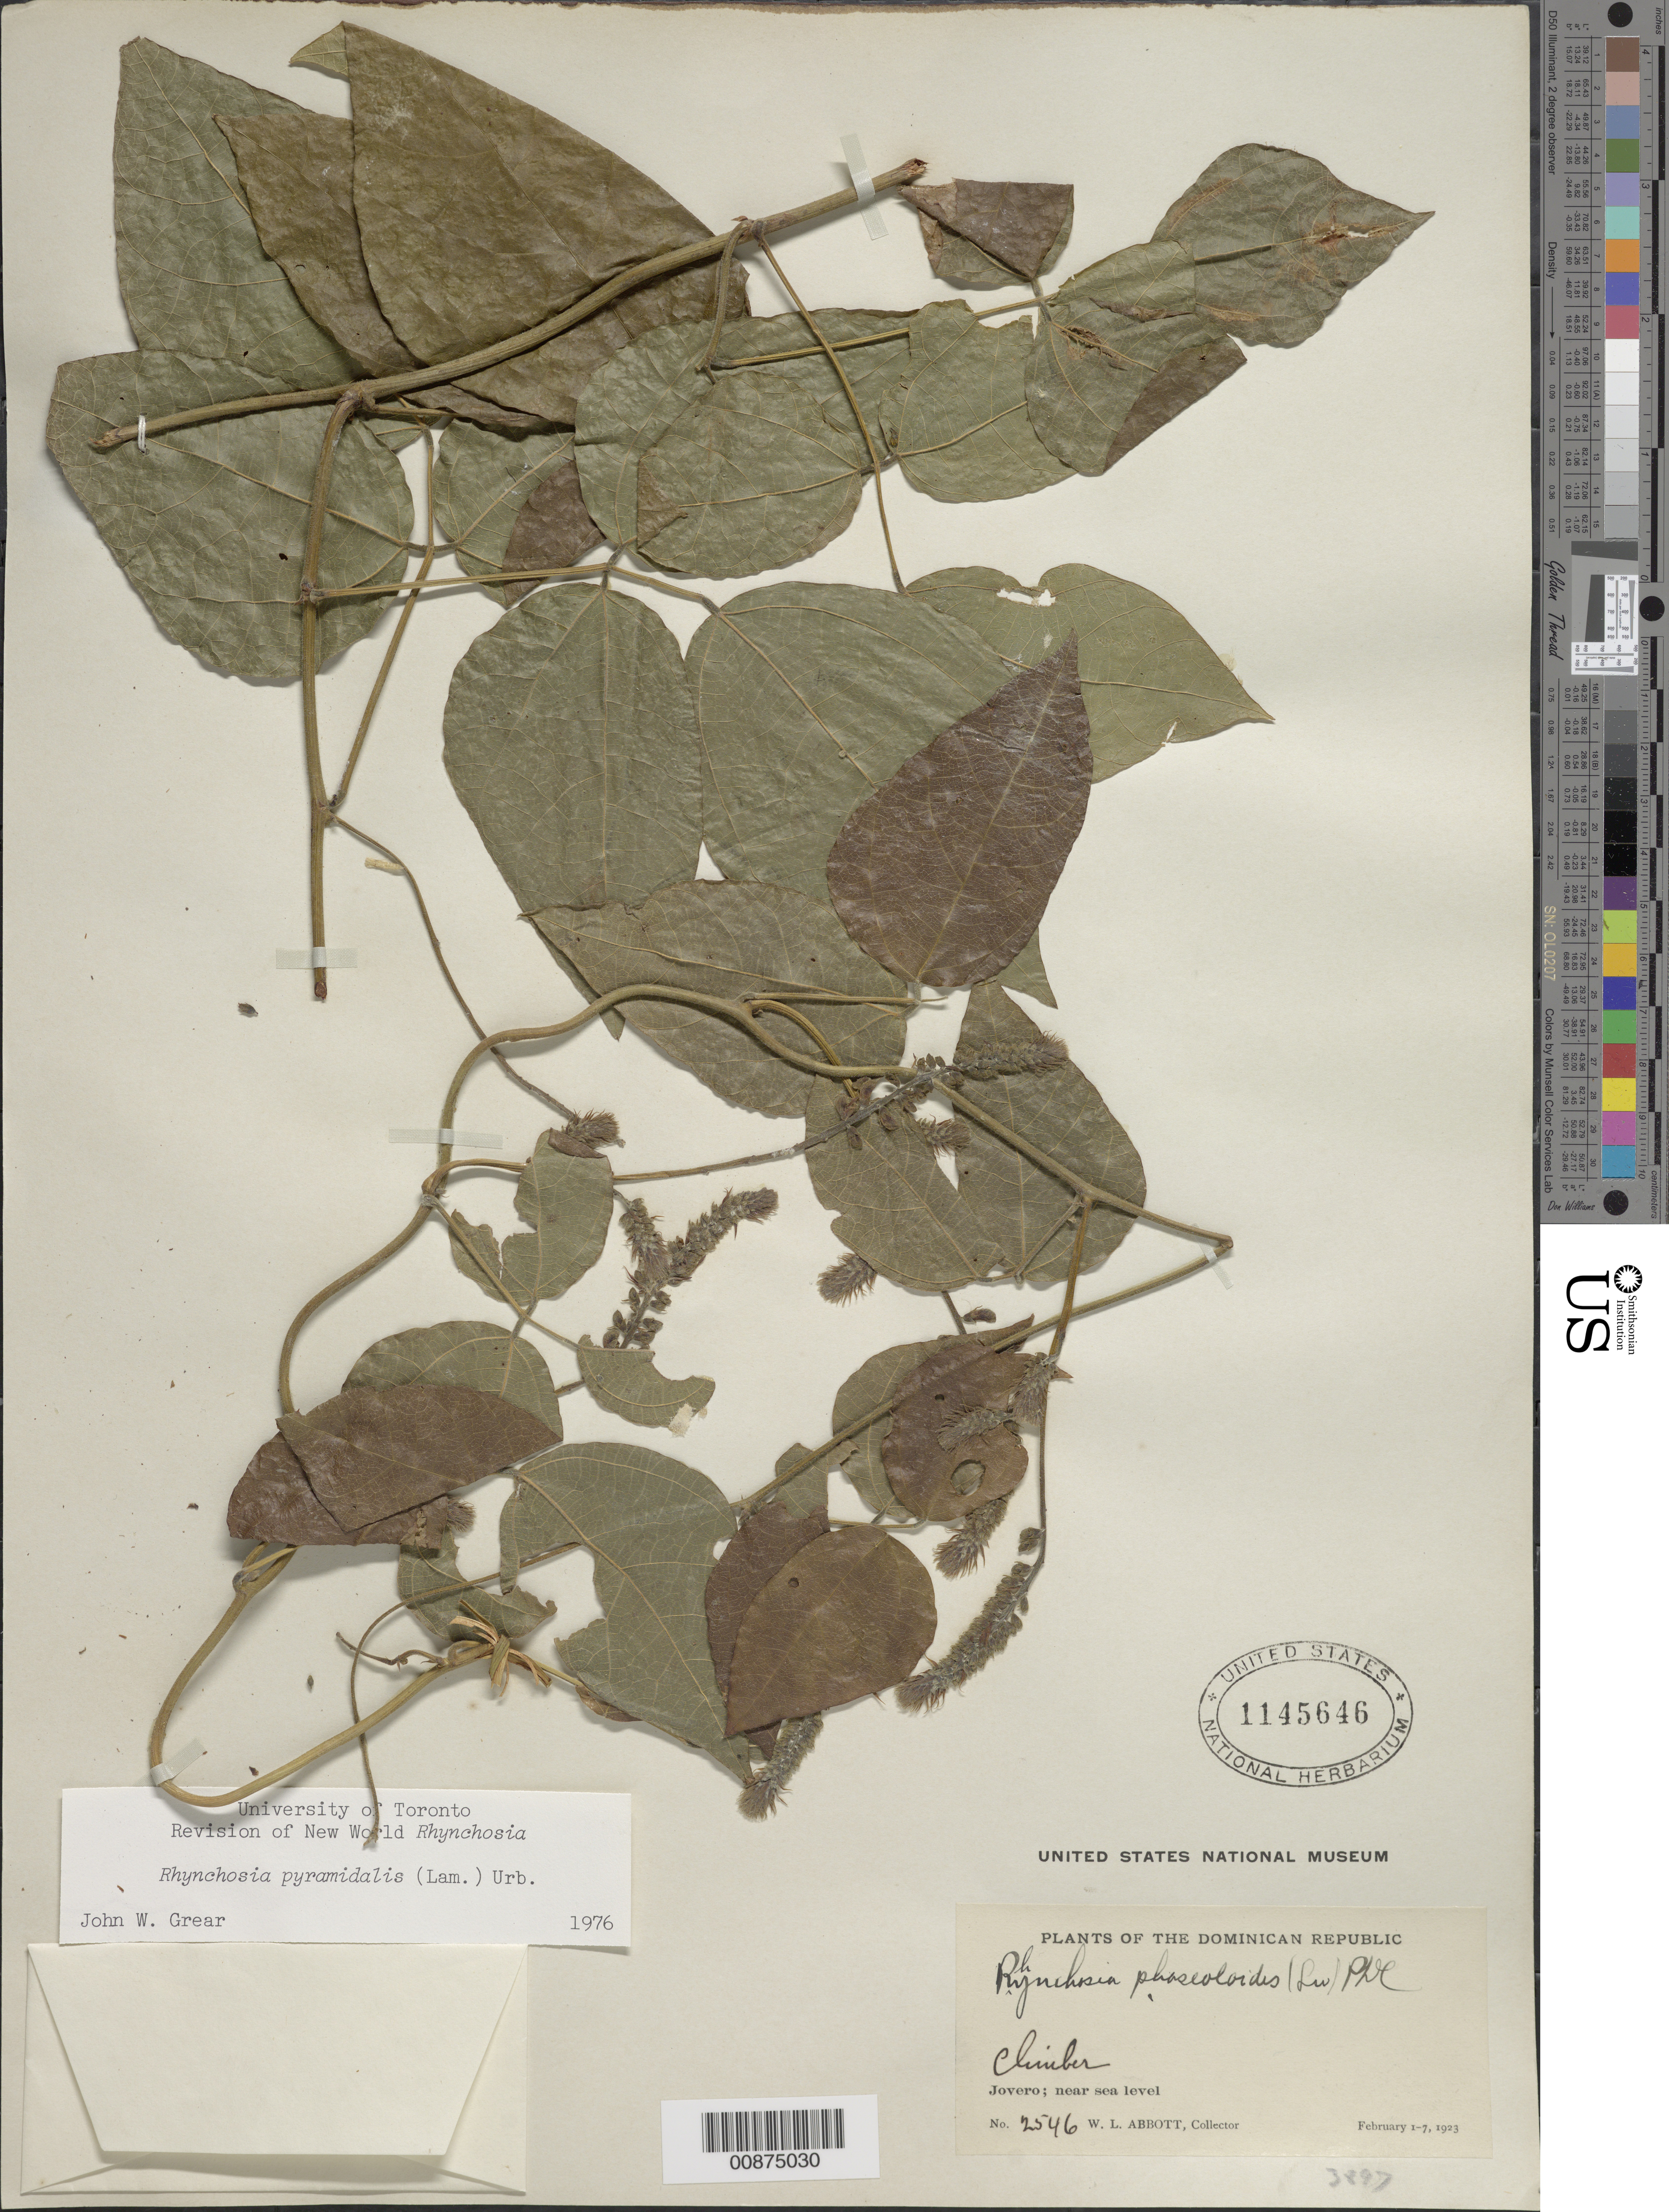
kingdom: Plantae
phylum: Tracheophyta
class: Magnoliopsida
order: Fabales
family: Fabaceae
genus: Rhynchosia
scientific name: Rhynchosia pyramidalis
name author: (Lam.) Urb.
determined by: Grear, J. W., Jr.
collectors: W. L. Abbott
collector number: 2546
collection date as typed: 01 Feb 1923 to 07 Feb 1923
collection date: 1923-02-01/1923-02-07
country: Dominican Republic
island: Hispaniola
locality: Jovero.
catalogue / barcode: US 1145646